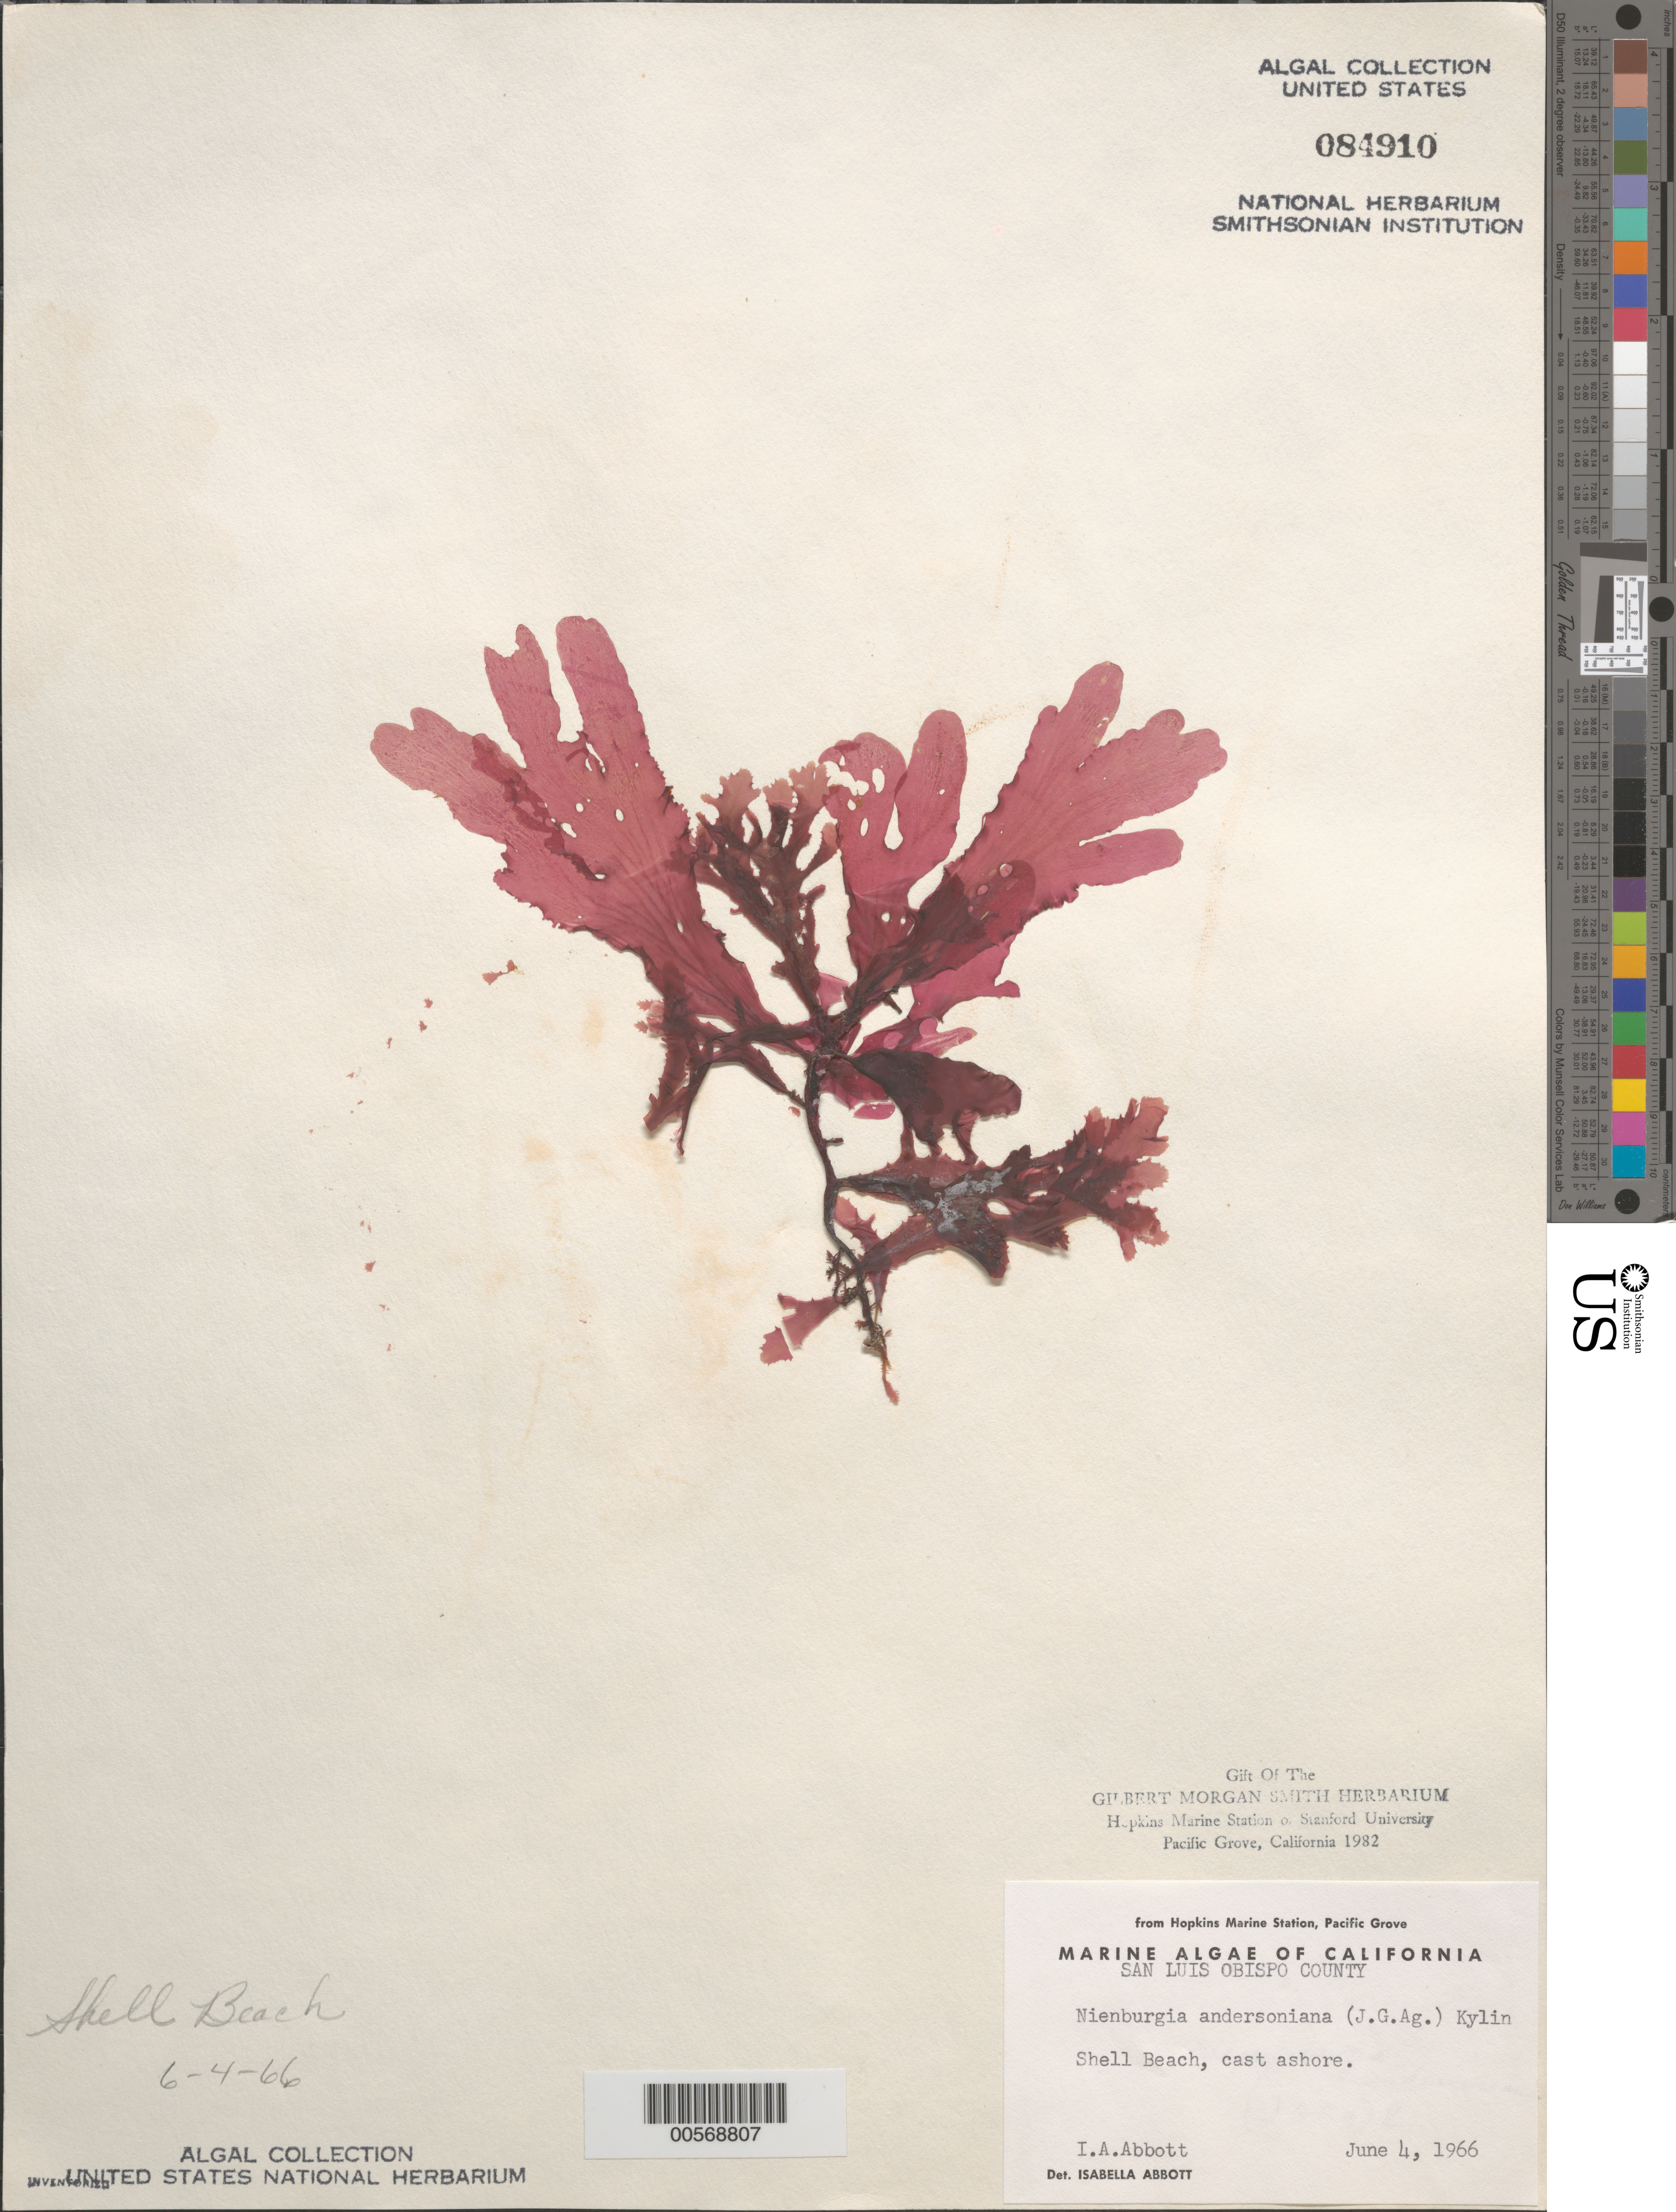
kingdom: Plantae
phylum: Rhodophyta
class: Florideophyceae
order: Ceramiales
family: Delesseriaceae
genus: Nienburgia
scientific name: Nienburgia andersoniana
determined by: Abbott, Isabella A.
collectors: I. A. Abbott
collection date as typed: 04 Jun 1966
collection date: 1966-06-04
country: United States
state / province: California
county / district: San Luis Obispo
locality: Shell Beach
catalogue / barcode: US 84910